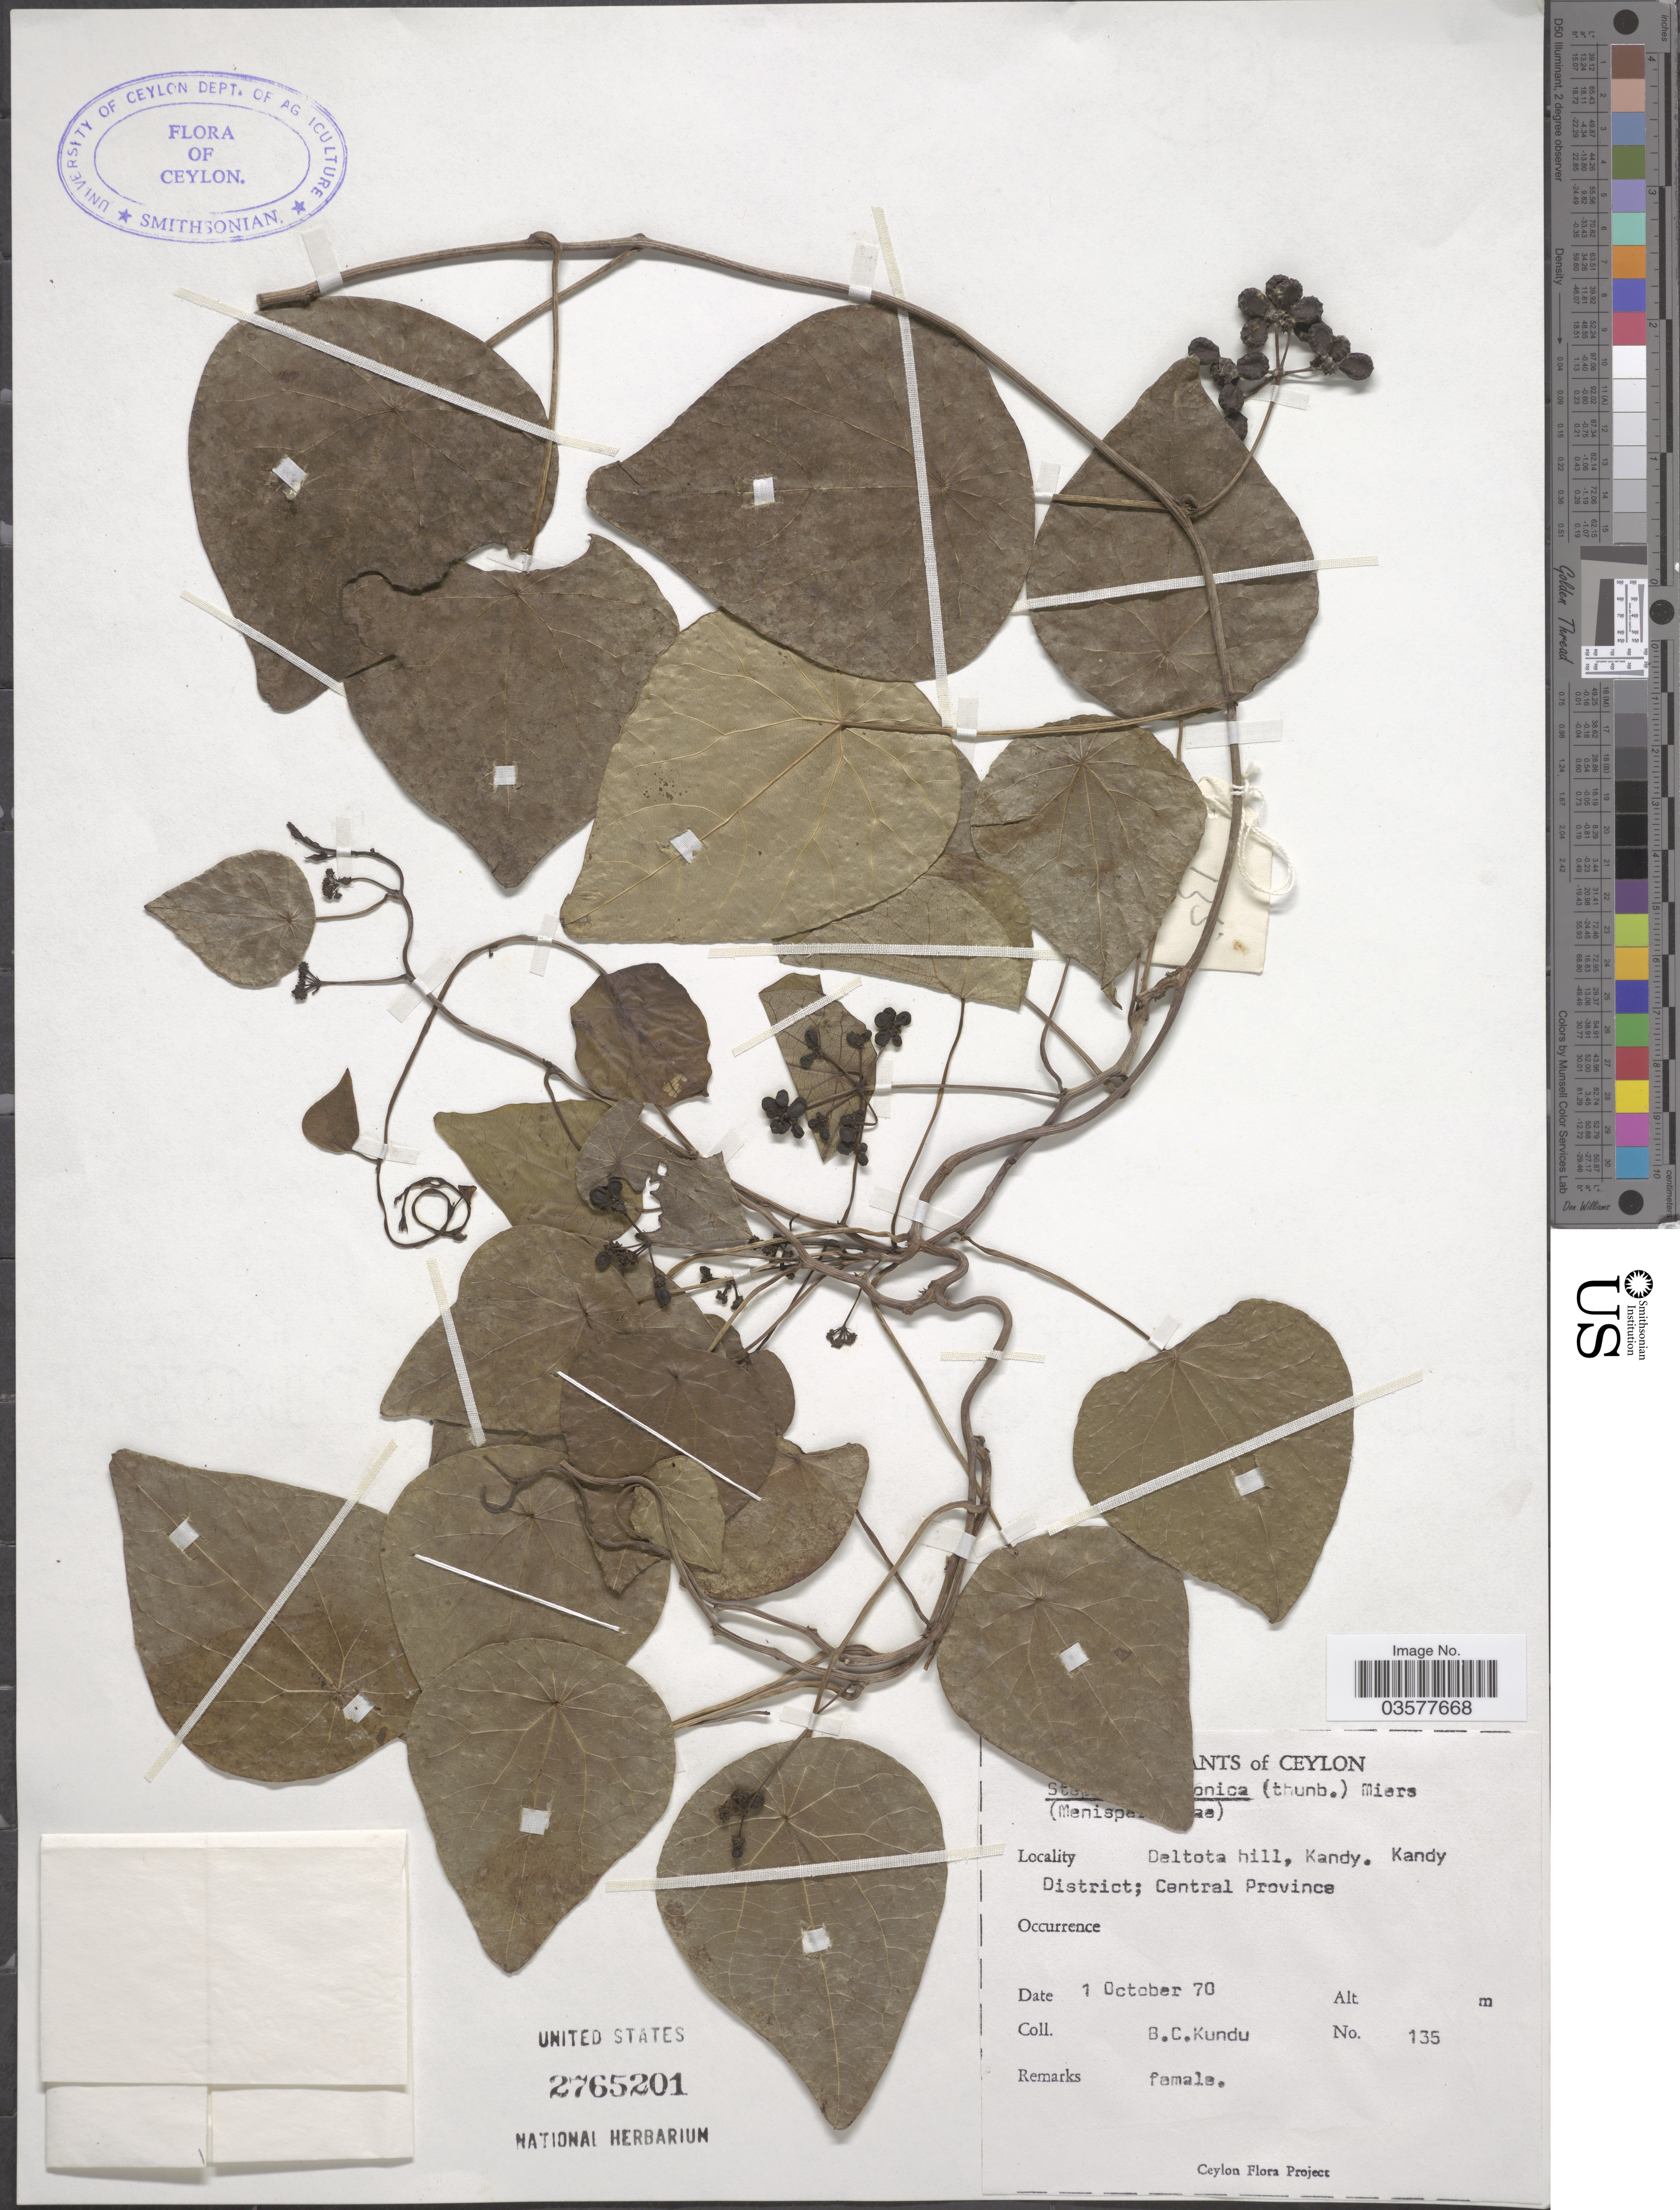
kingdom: Plantae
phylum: Tracheophyta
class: Magnoliopsida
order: Ranunculales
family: Menispermaceae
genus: Stephania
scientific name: Stephania japonica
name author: (Thunb.) Miers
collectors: B. C. Kundu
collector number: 135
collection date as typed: Transcribed d/m/y: 1/10/70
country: Sri Lanka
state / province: Central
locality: Ceylon. Deltota hill, Kandy. Kandy District.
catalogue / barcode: US 2765201